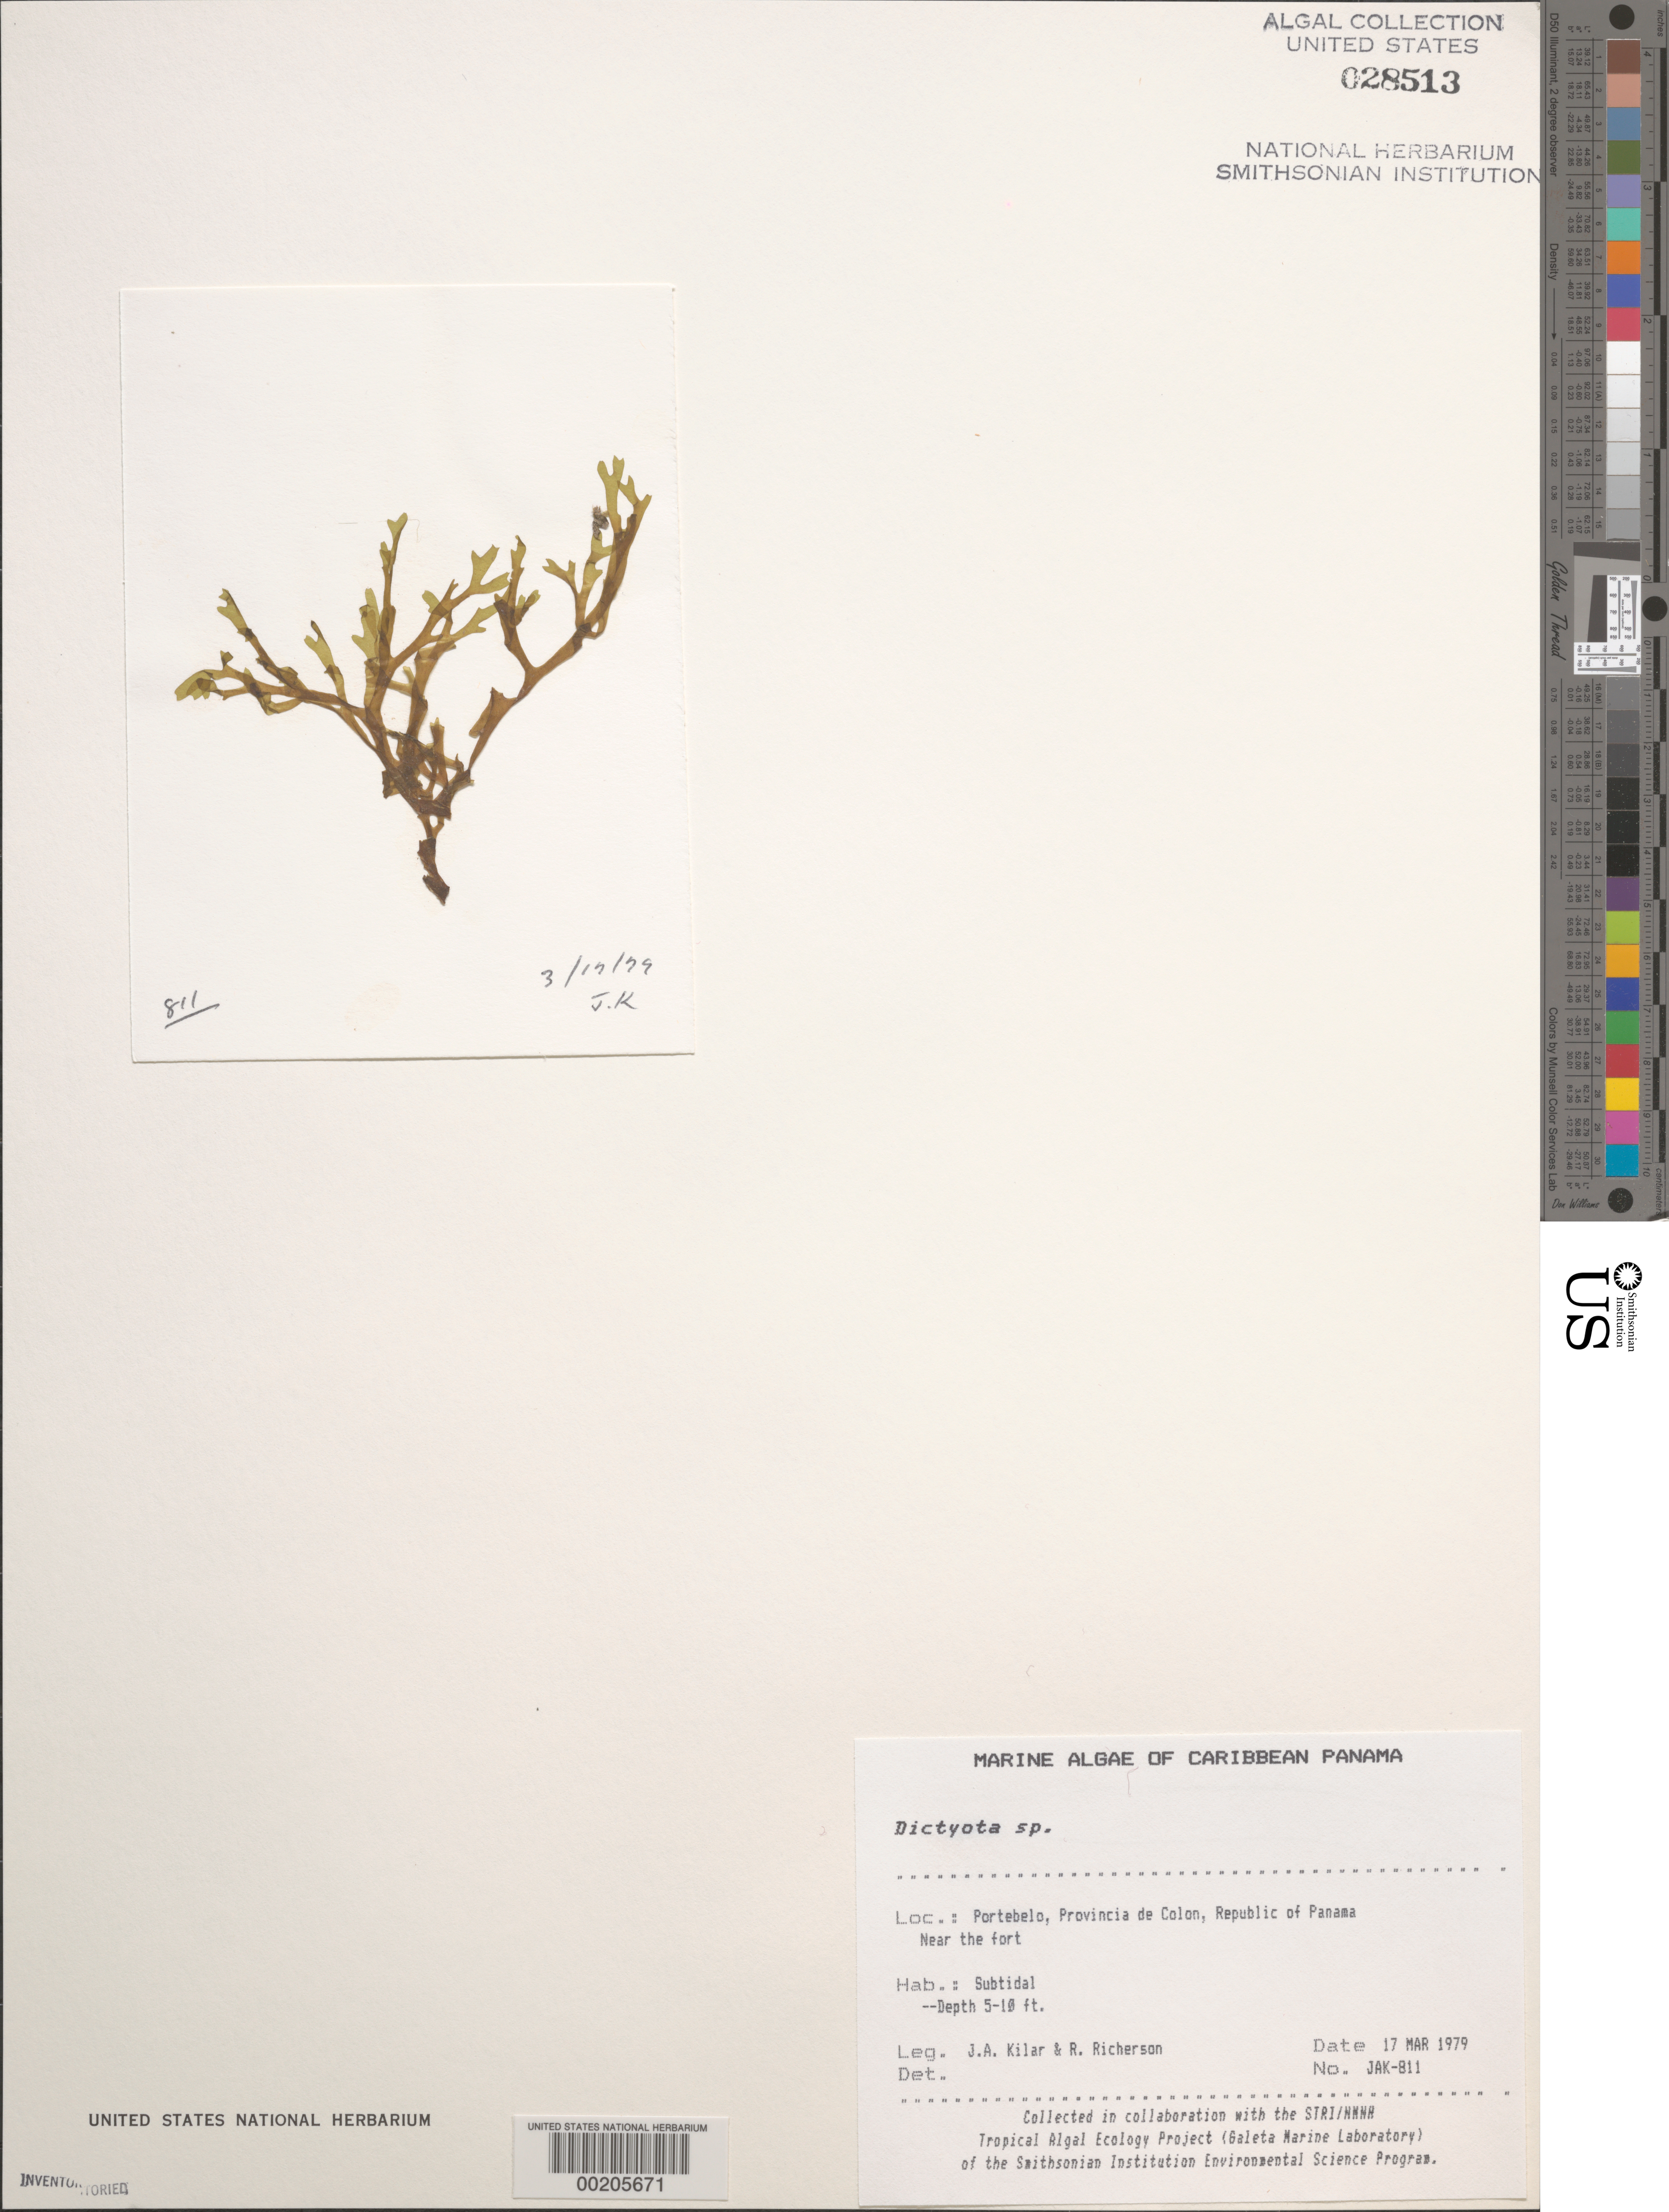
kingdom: Chromista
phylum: Ochrophyta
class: Phaeophyceae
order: Dictyotales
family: Dictyotaceae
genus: Dictyota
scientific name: Dictyota sp.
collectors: J. A. Kilar & R. Richerson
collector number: JAK-811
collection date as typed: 17 Mar 1979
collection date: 1979-03-17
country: Panama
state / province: Colón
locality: Portebelo, near the Fort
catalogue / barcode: US 28513